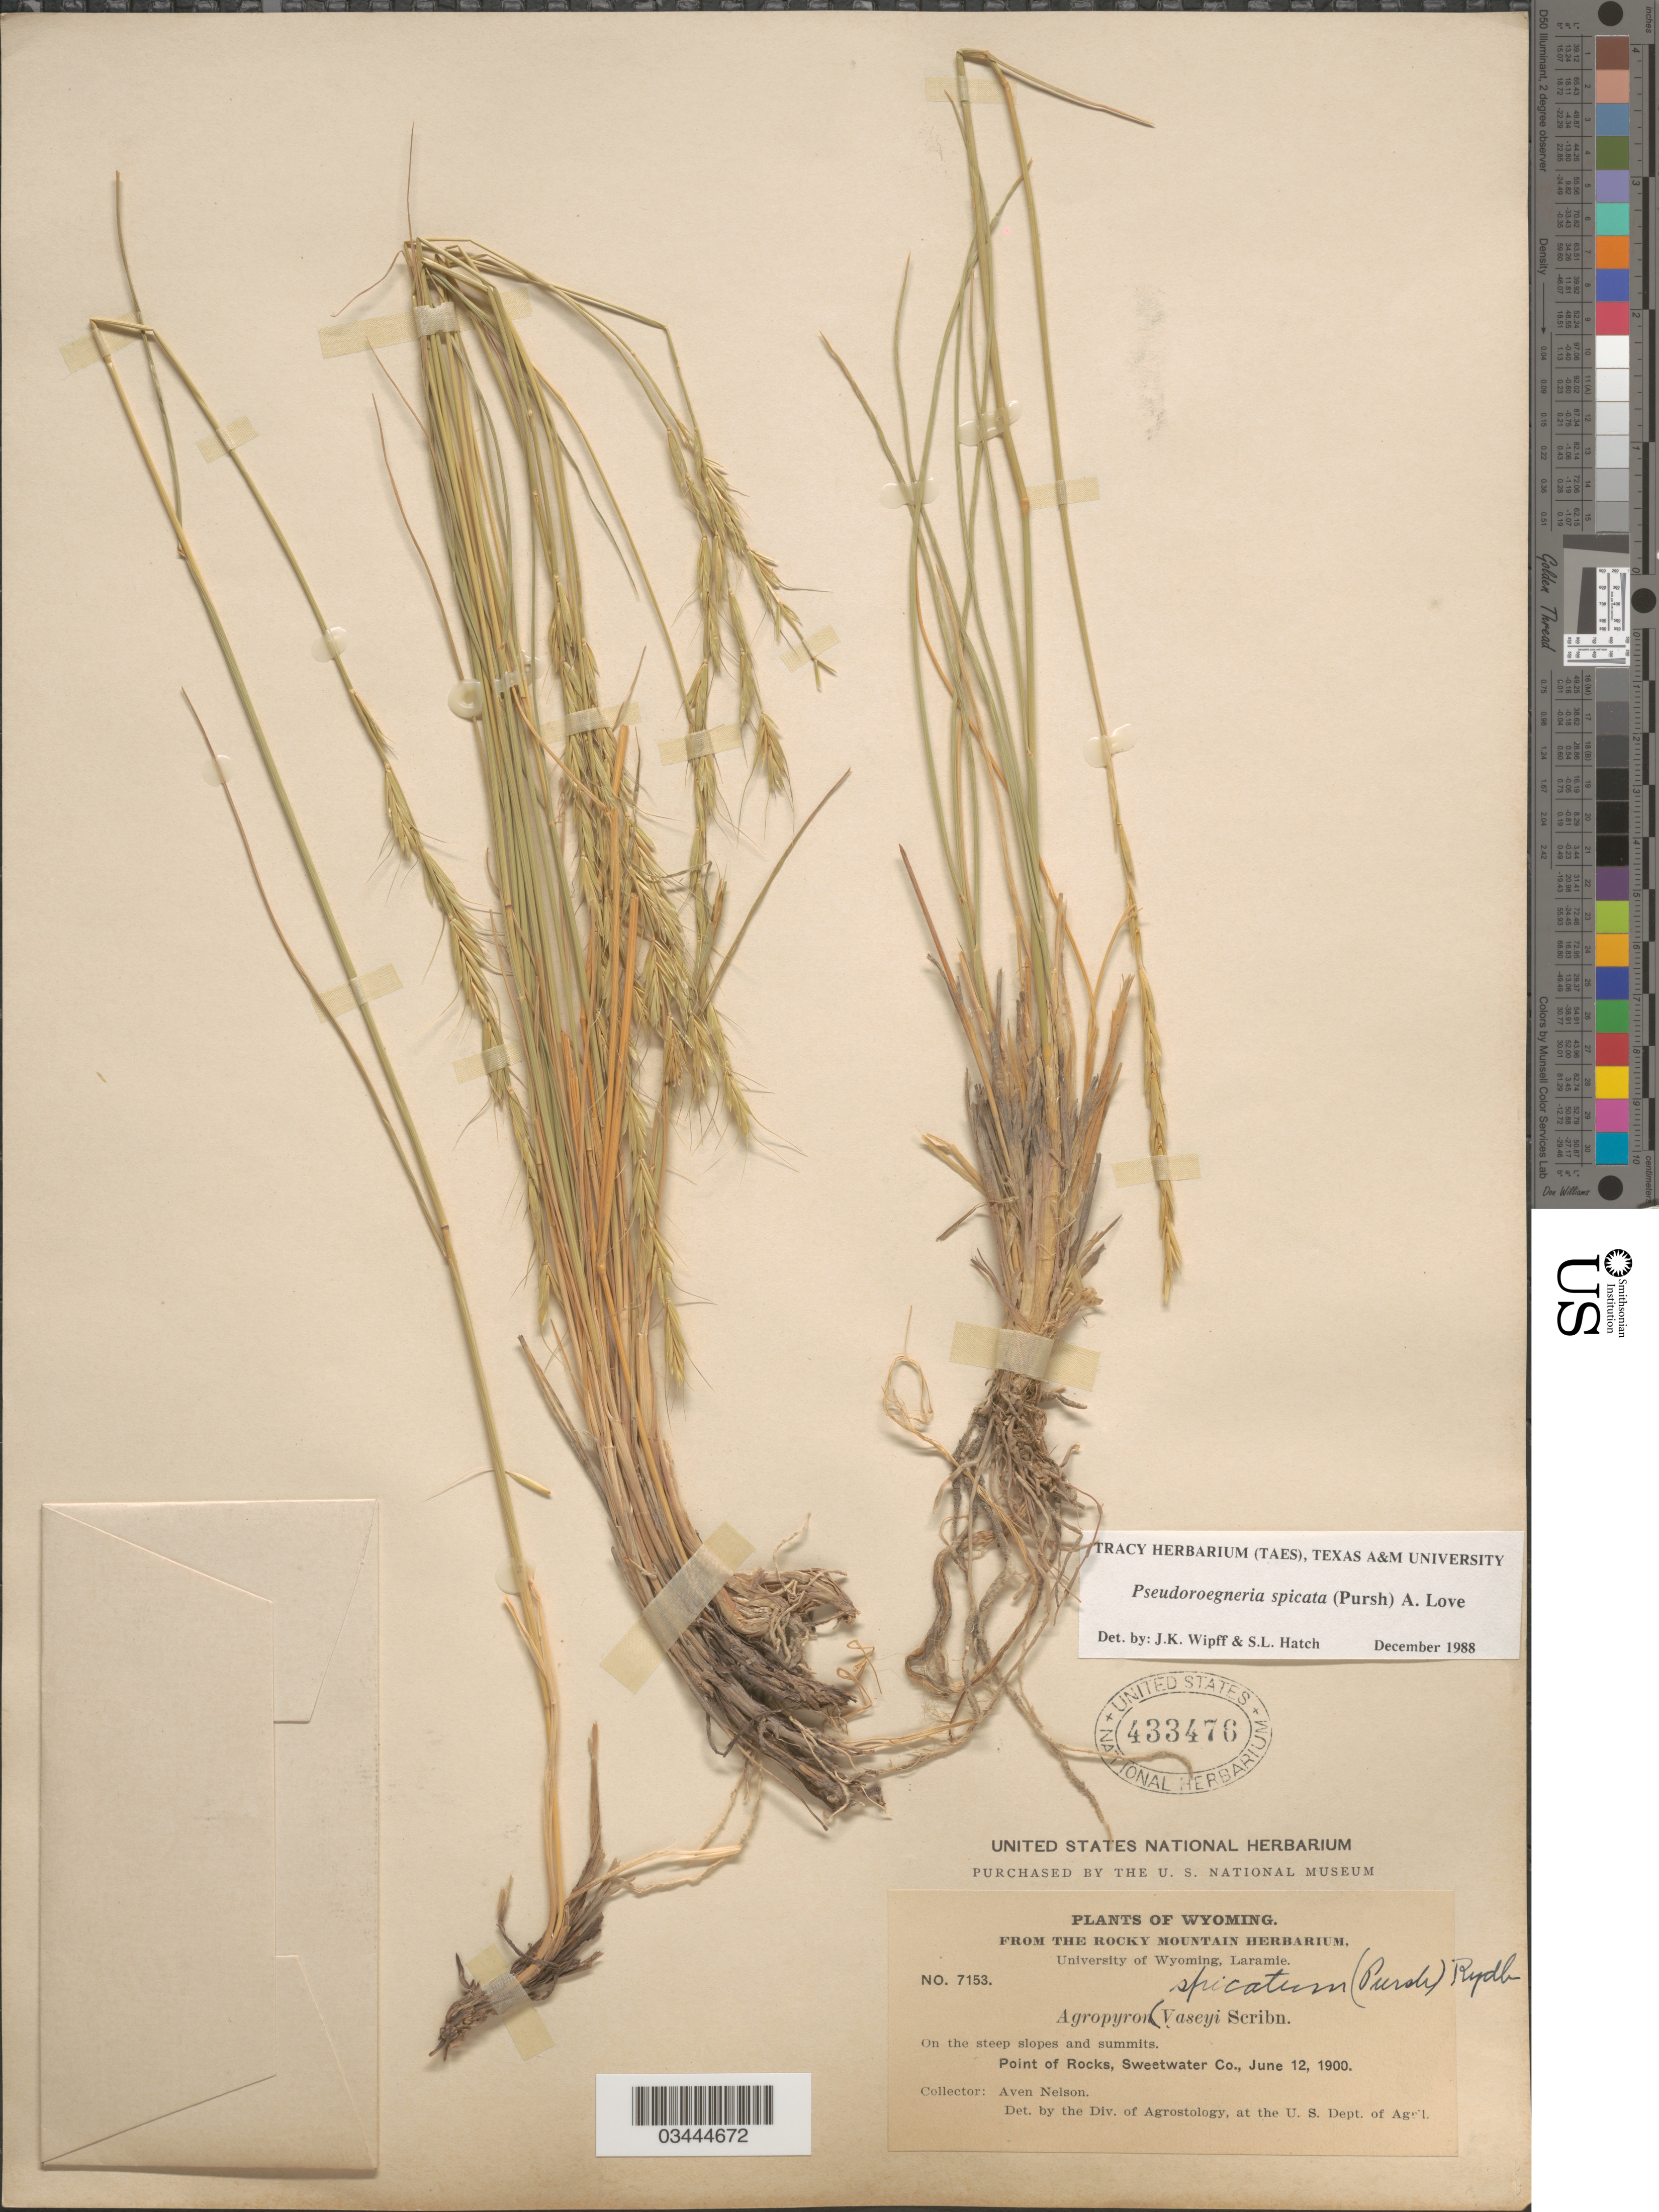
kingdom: Plantae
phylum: Tracheophyta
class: Liliopsida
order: Poales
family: Poaceae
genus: Pseudoroegneria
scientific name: Pseudoroegneria spicata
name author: (Pursh) Á. Löve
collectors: A. Nelson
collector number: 7153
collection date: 1900-06-12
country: United States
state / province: Wyoming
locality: Point of Rocks, Sweetwater Co.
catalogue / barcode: US 433476